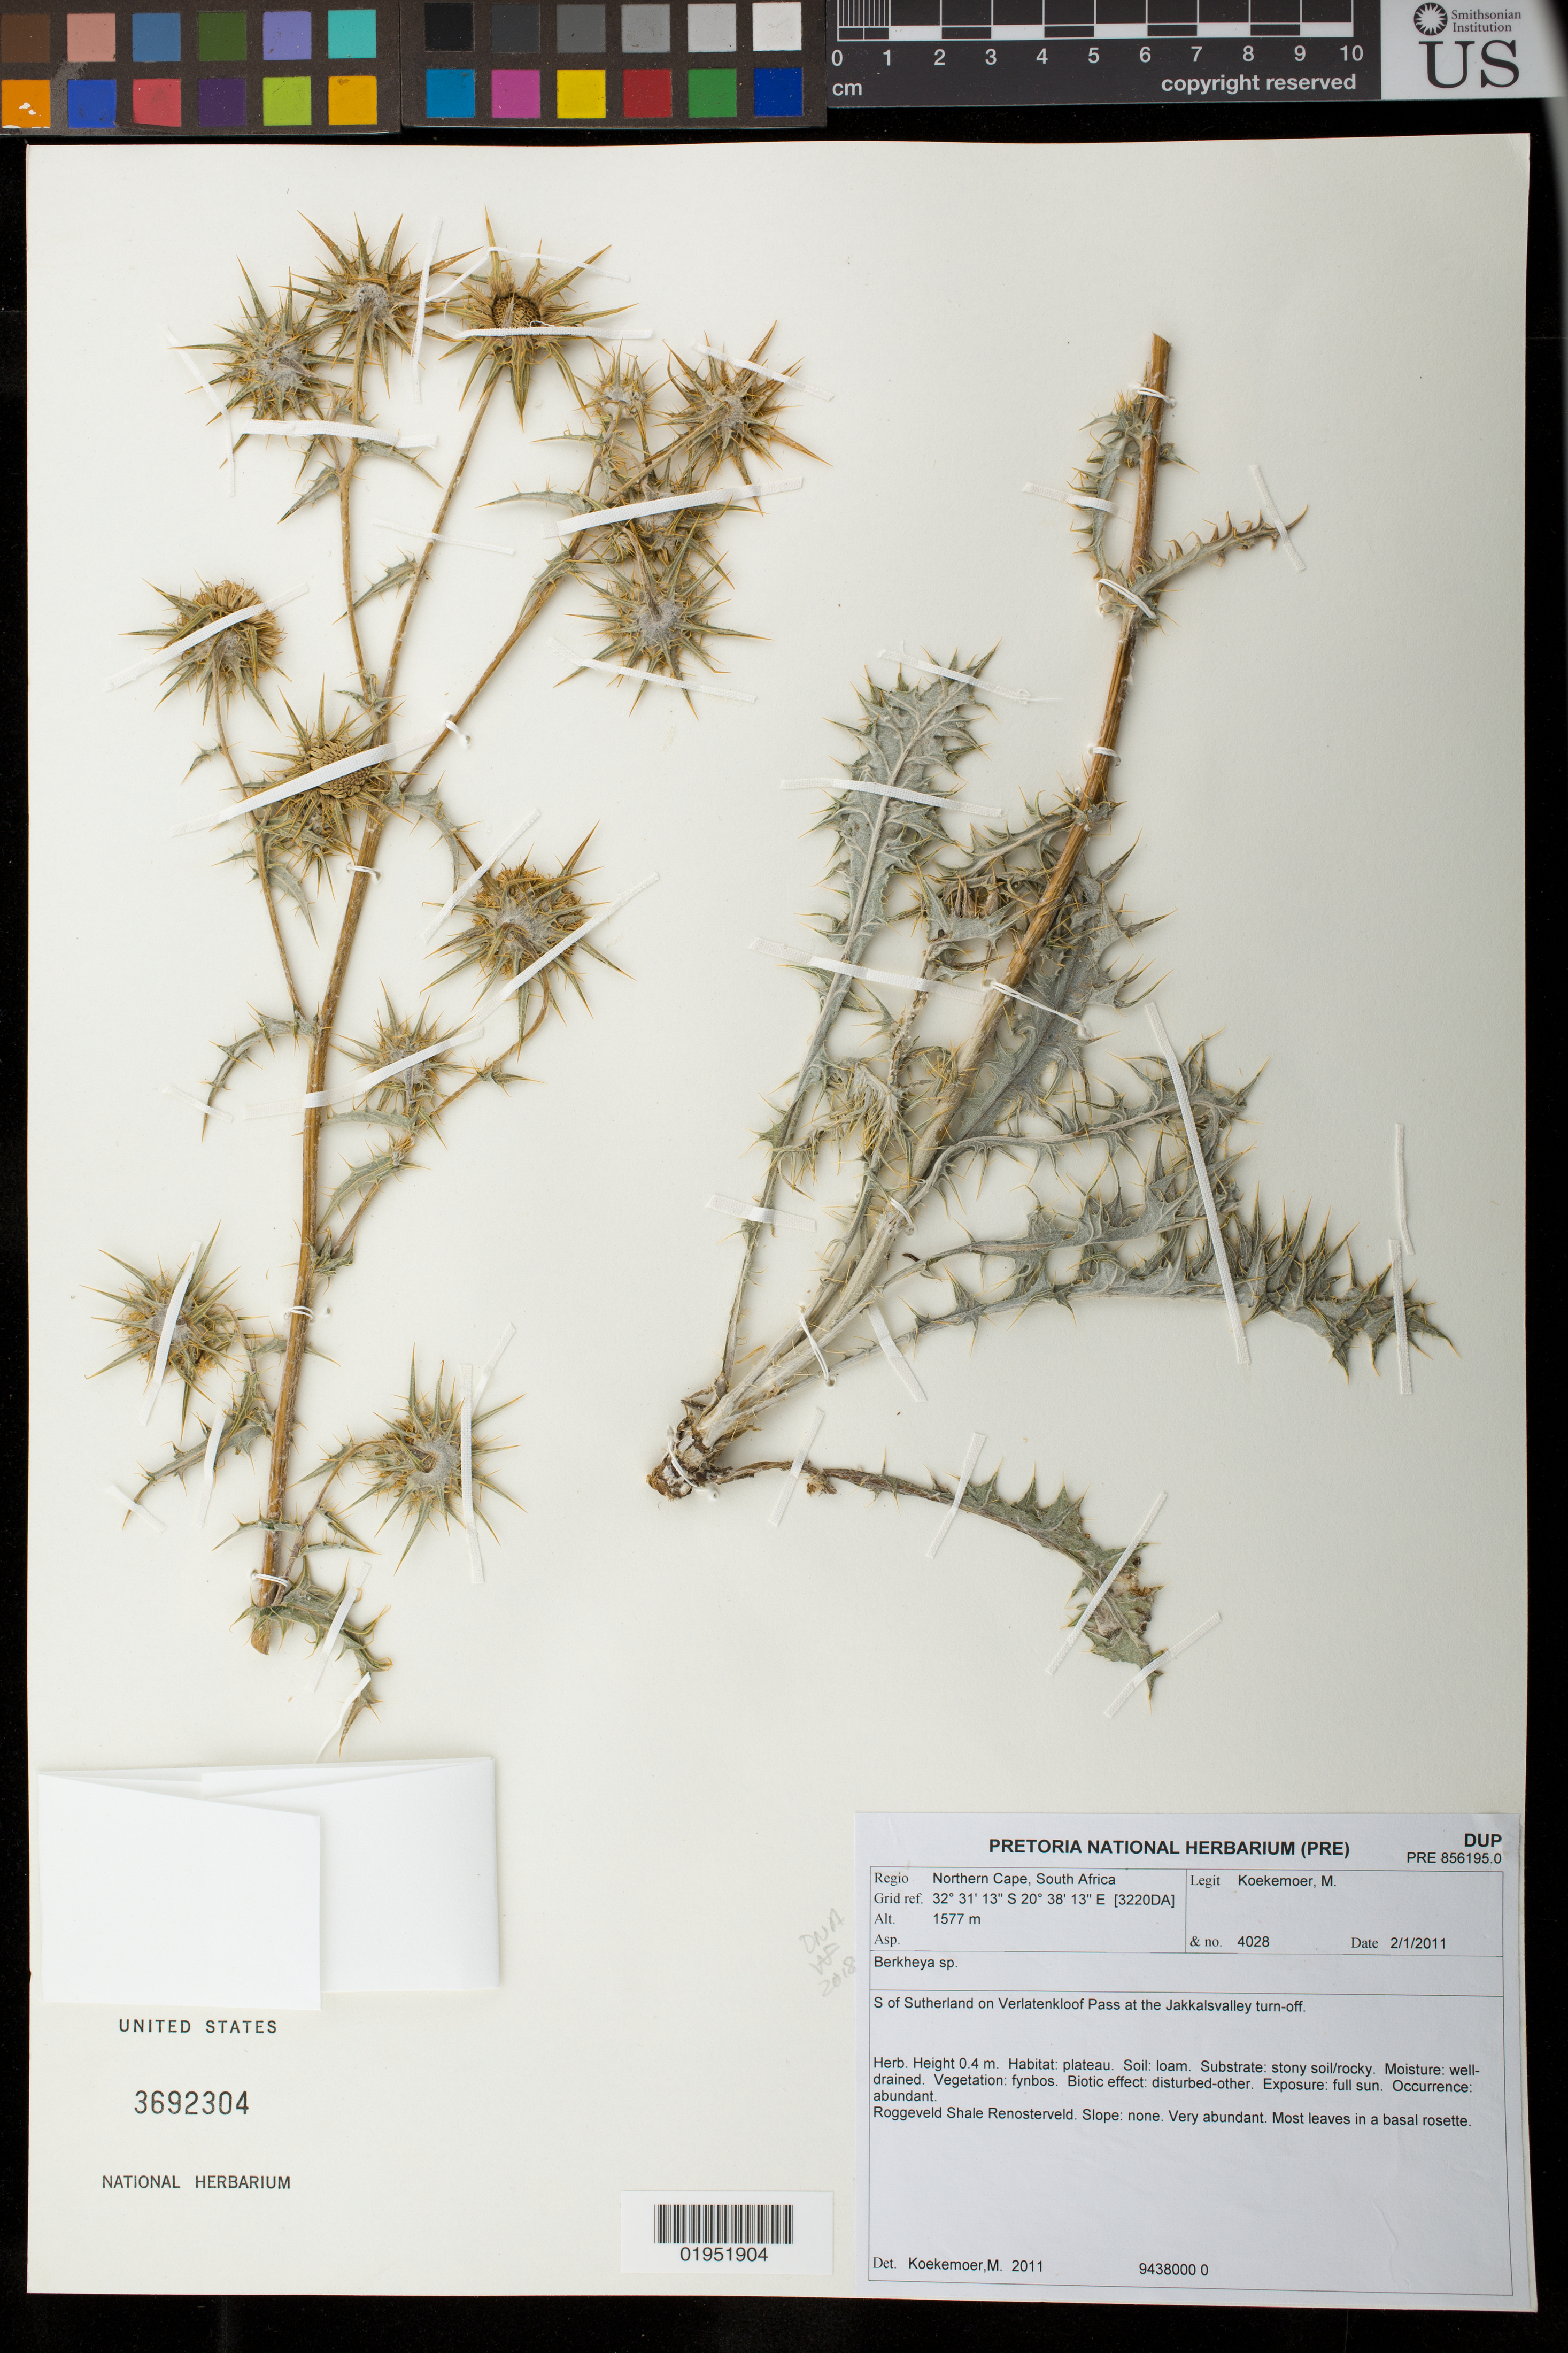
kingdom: Plantae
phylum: Tracheophyta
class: Magnoliopsida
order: Asterales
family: Asteraceae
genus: Berkheya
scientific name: Berkheya sp.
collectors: M. Koekemoer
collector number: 4028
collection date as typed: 2 Jan 2011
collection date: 2011-01-02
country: South Africa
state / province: Northern Cape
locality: S of Sutherland on Verlatenkloof Pass at the Jakkalsvalley turn-off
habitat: Roggeveld Shale Renosterveld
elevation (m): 1577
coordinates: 33 21 11 S, 22 3 0 E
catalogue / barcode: US 3692304